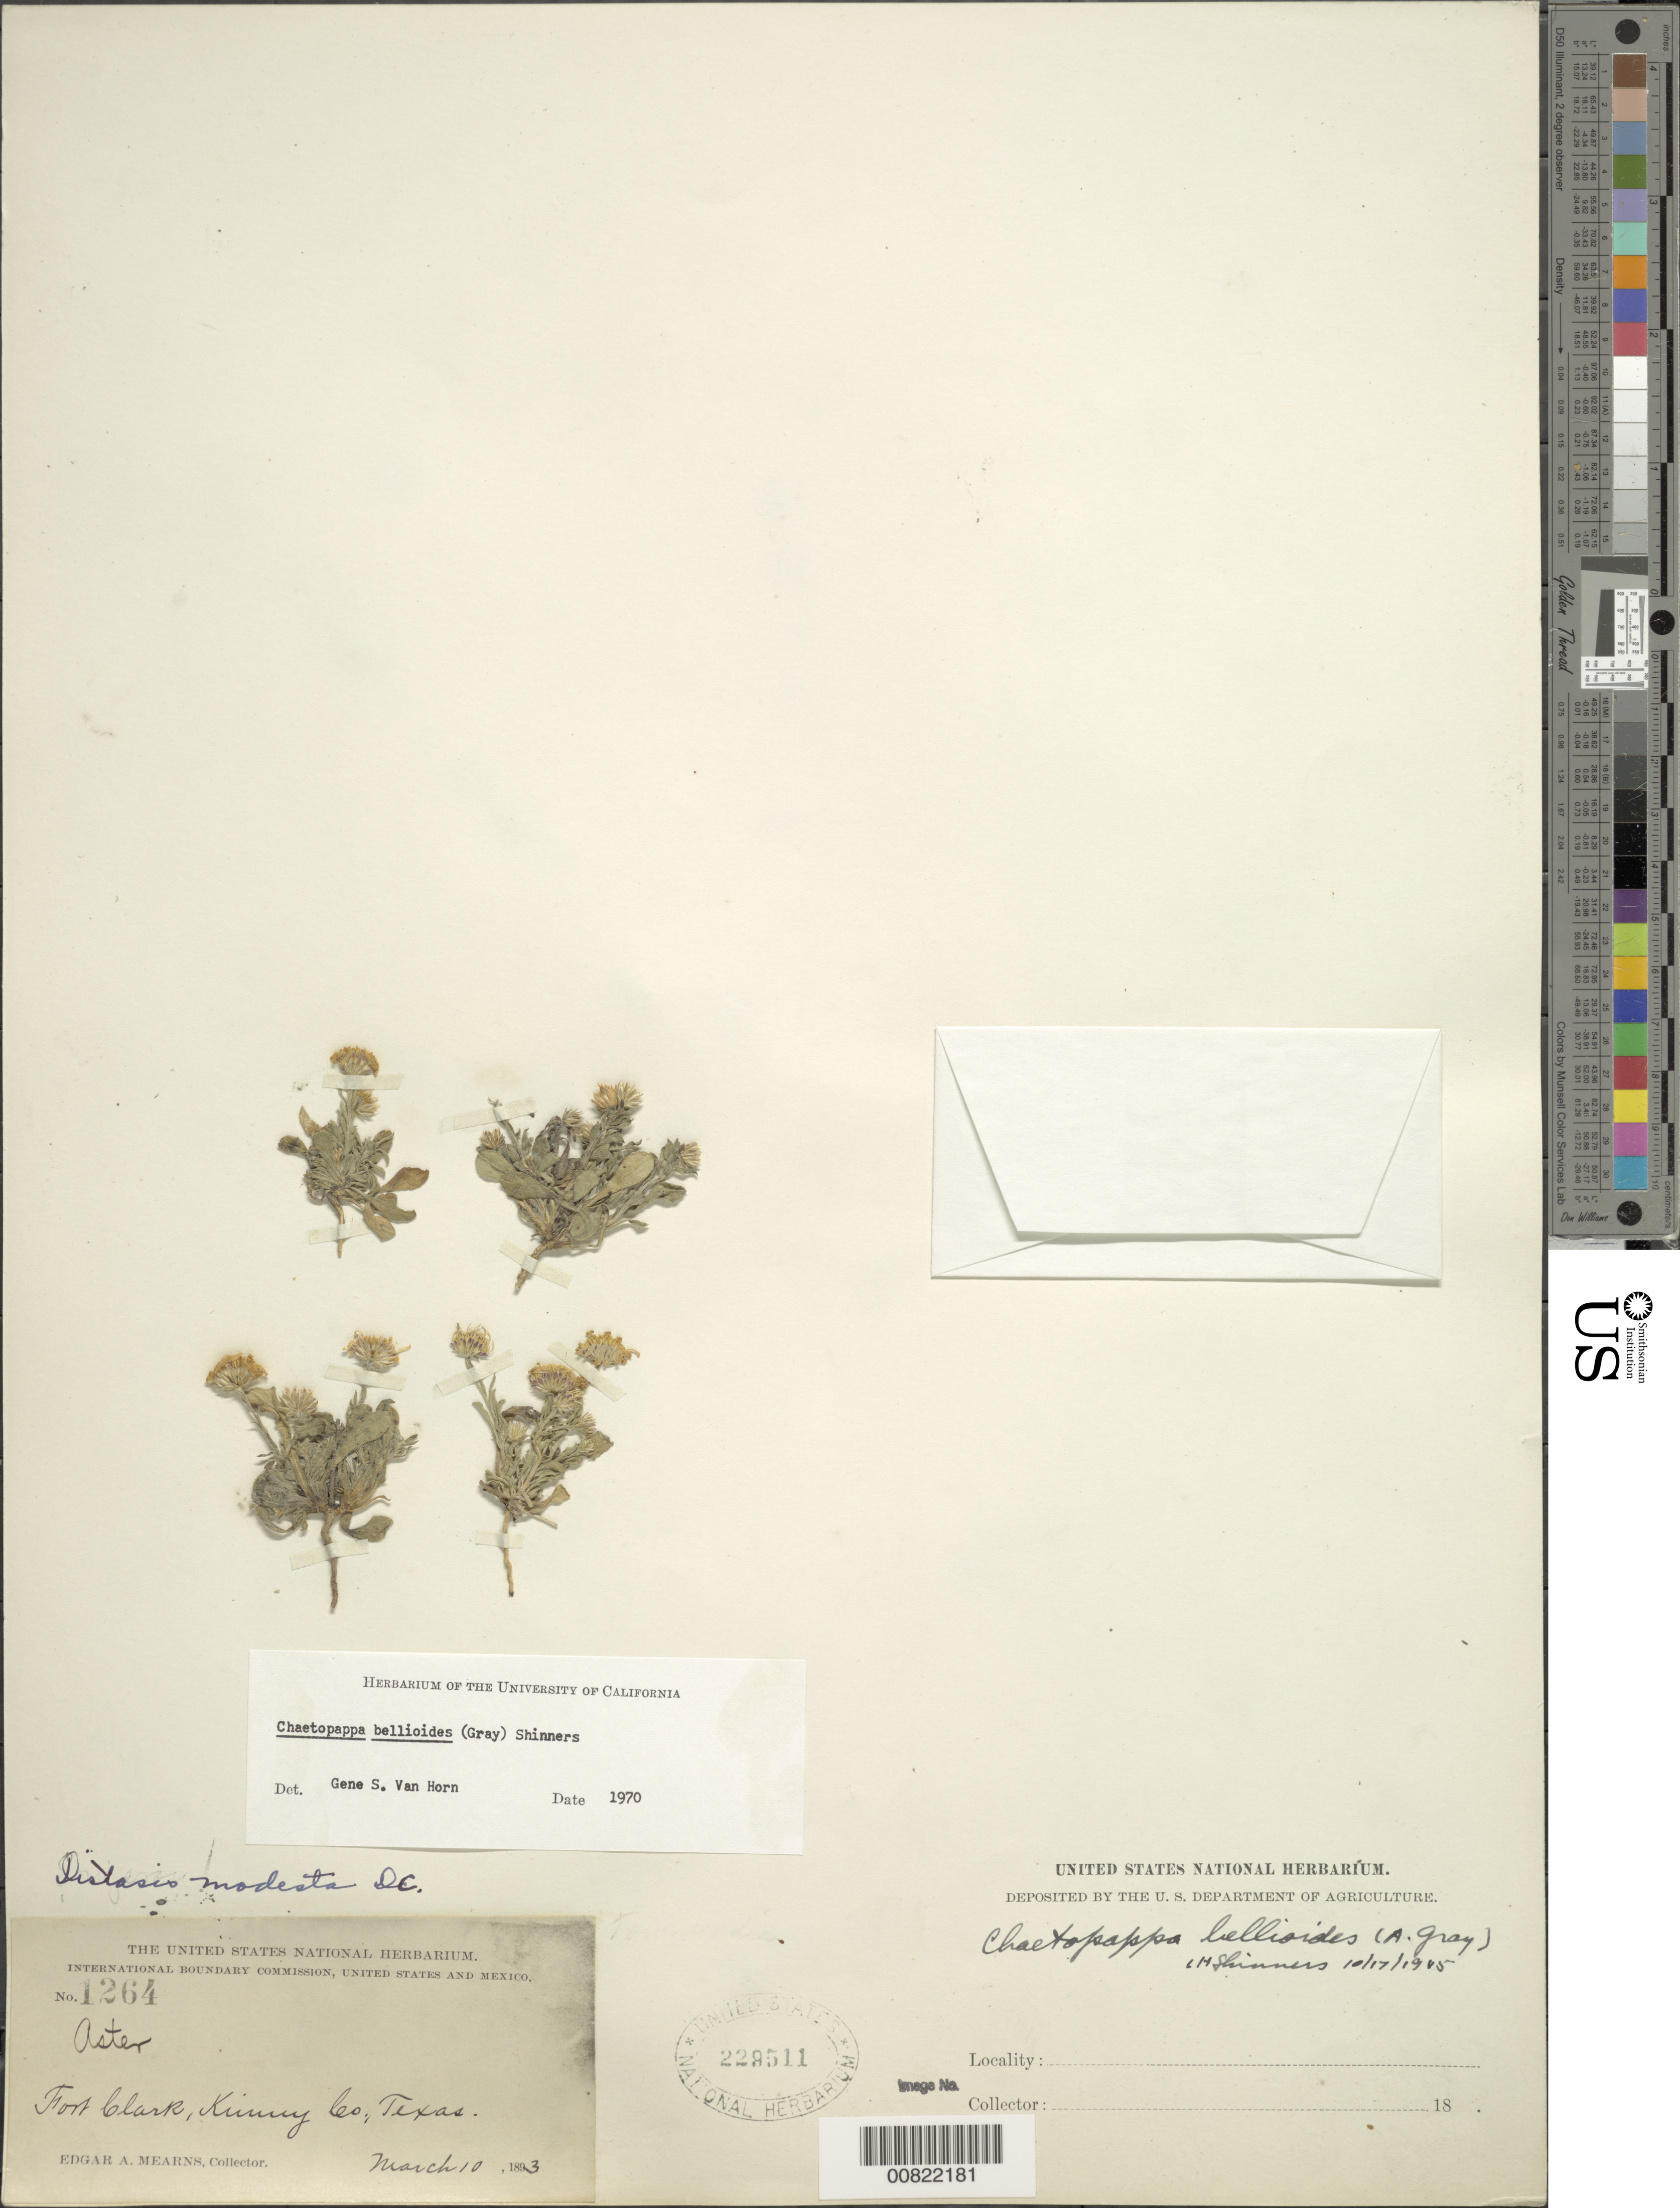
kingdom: Plantae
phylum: Tracheophyta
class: Magnoliopsida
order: Asterales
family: Asteraceae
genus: Chaetopappa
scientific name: Chaetopappa bellioides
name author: (A. Gray) Shinners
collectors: E. A. Mearns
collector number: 1264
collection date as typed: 10 Mar 1893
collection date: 1893-03-10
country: United States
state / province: Texas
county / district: Kinney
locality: Fort Clark, Kinney County, Texas.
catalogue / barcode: US 229511